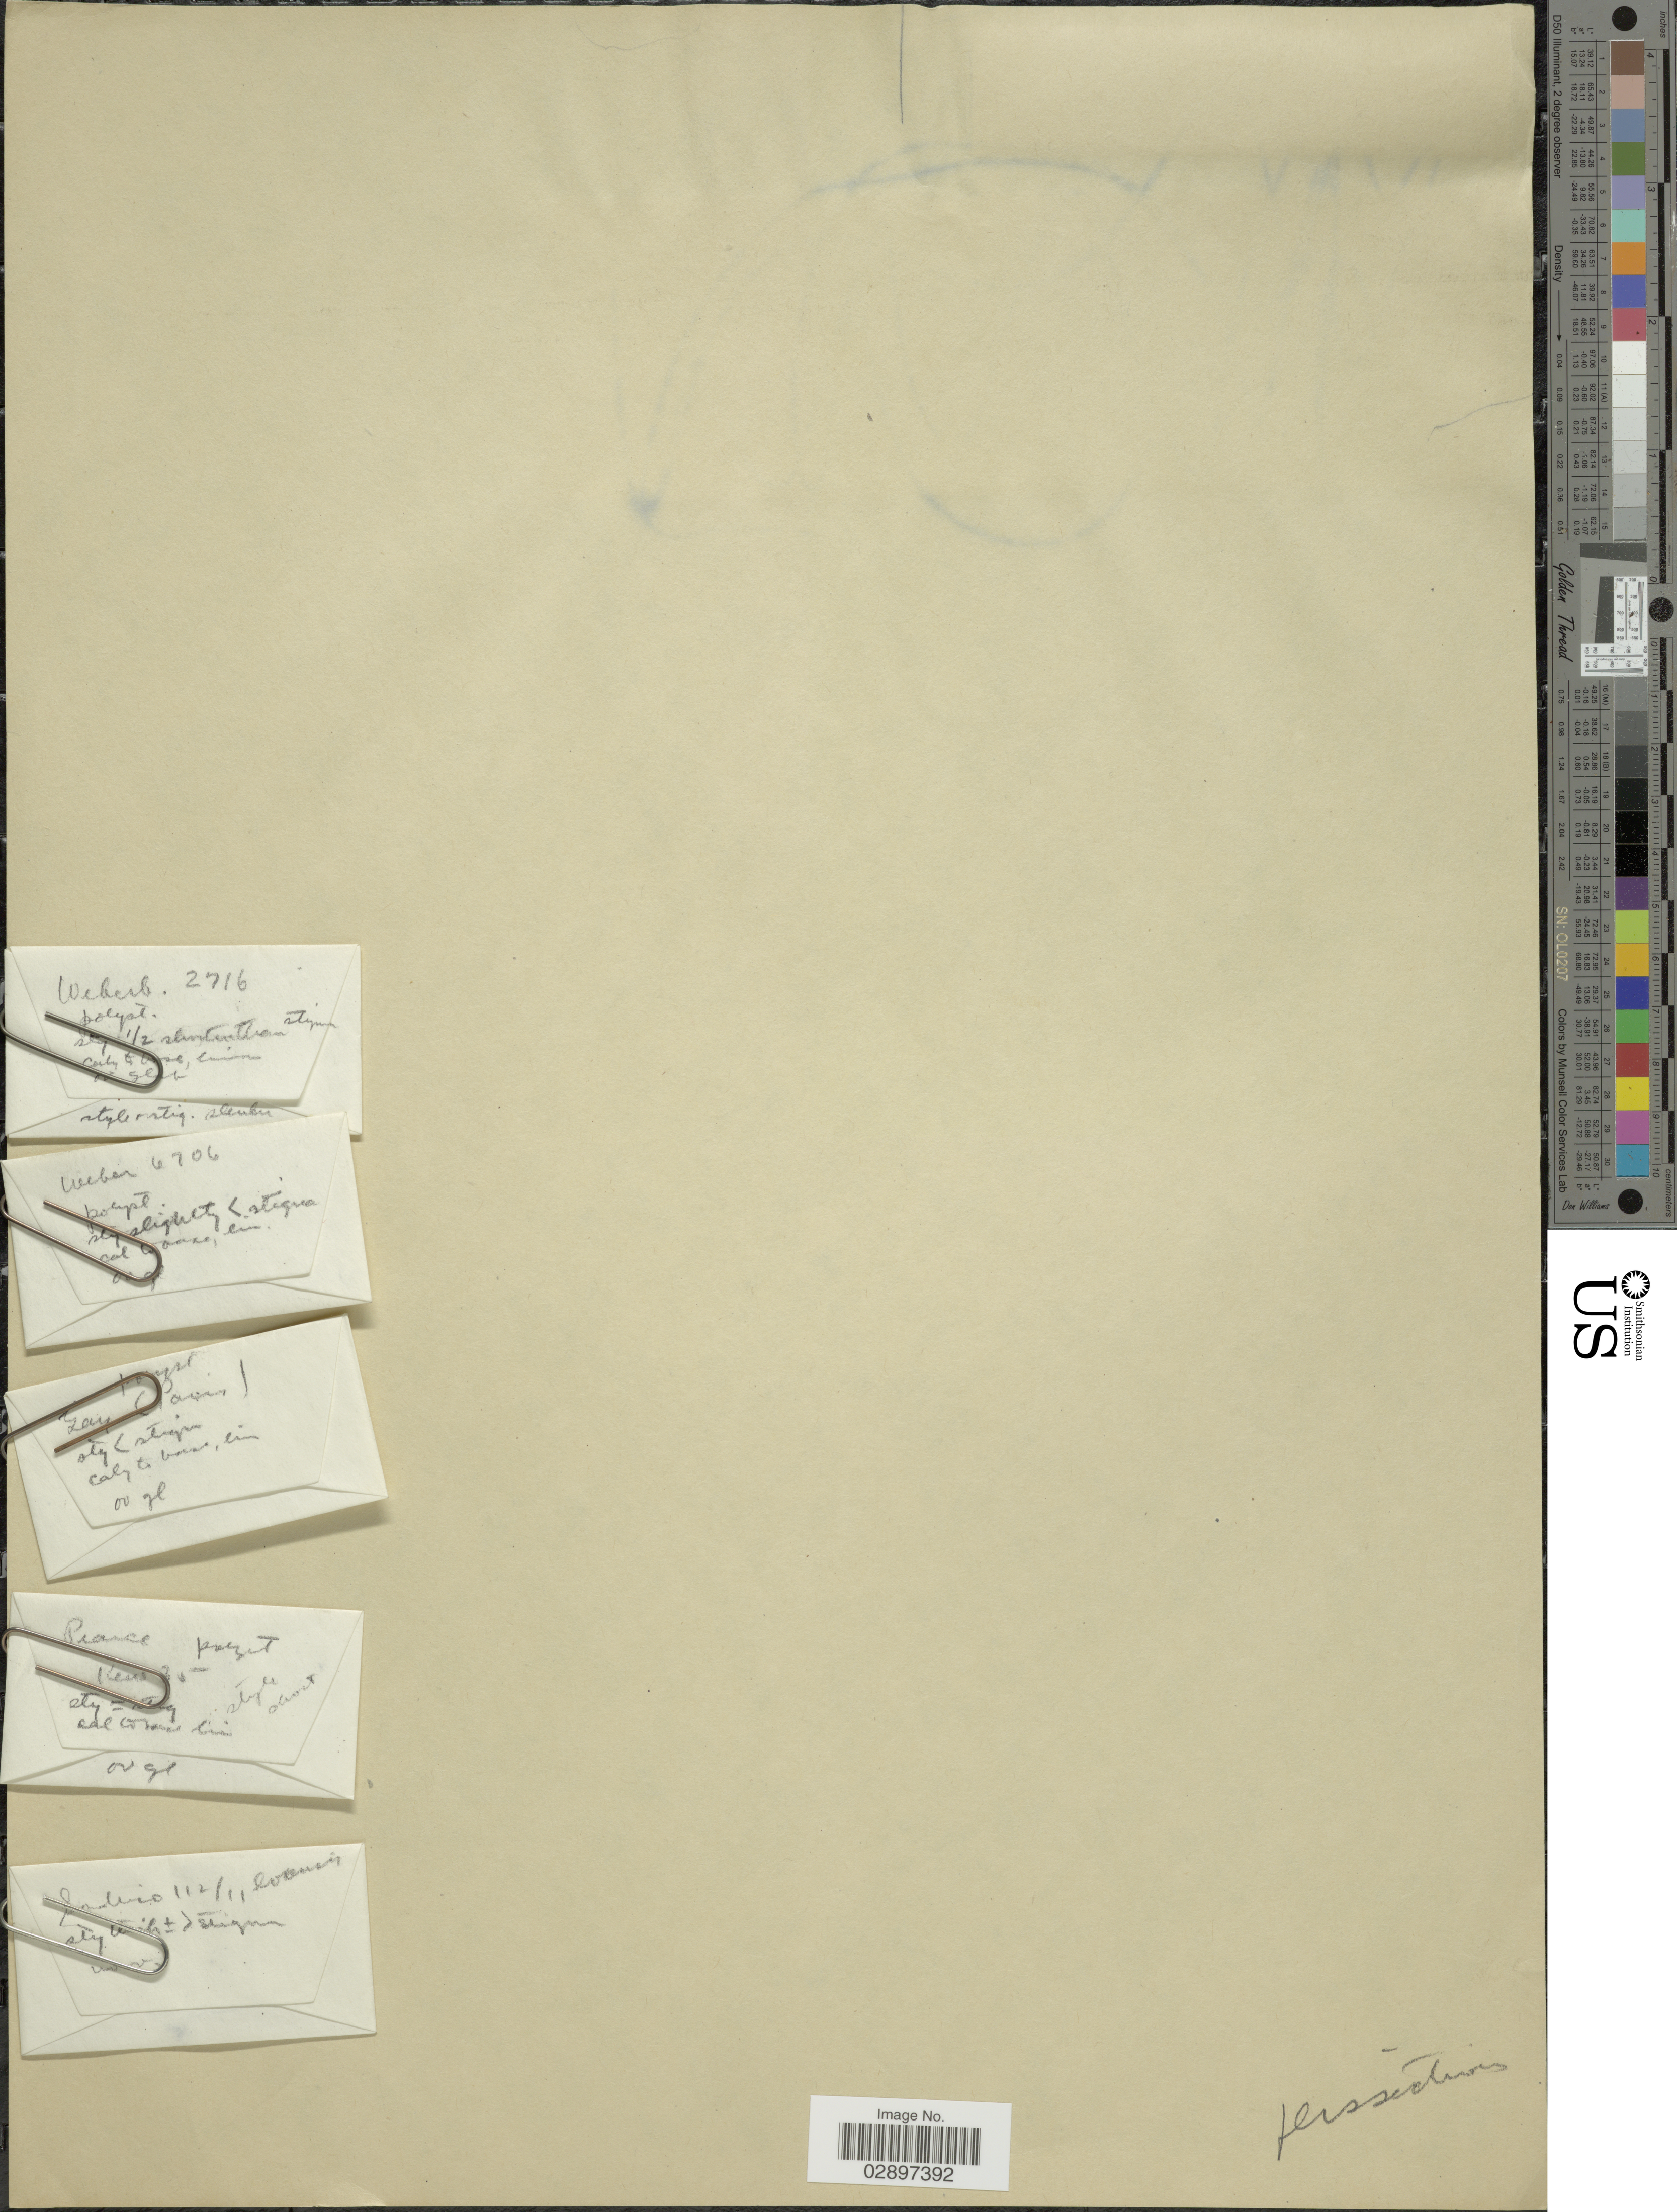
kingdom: Plantae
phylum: Tracheophyta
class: Magnoliopsida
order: Boraginales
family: Heliotropiaceae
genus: Tournefortia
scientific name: Tournefortia polystachya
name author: Ruiz & Pav.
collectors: -- Gay